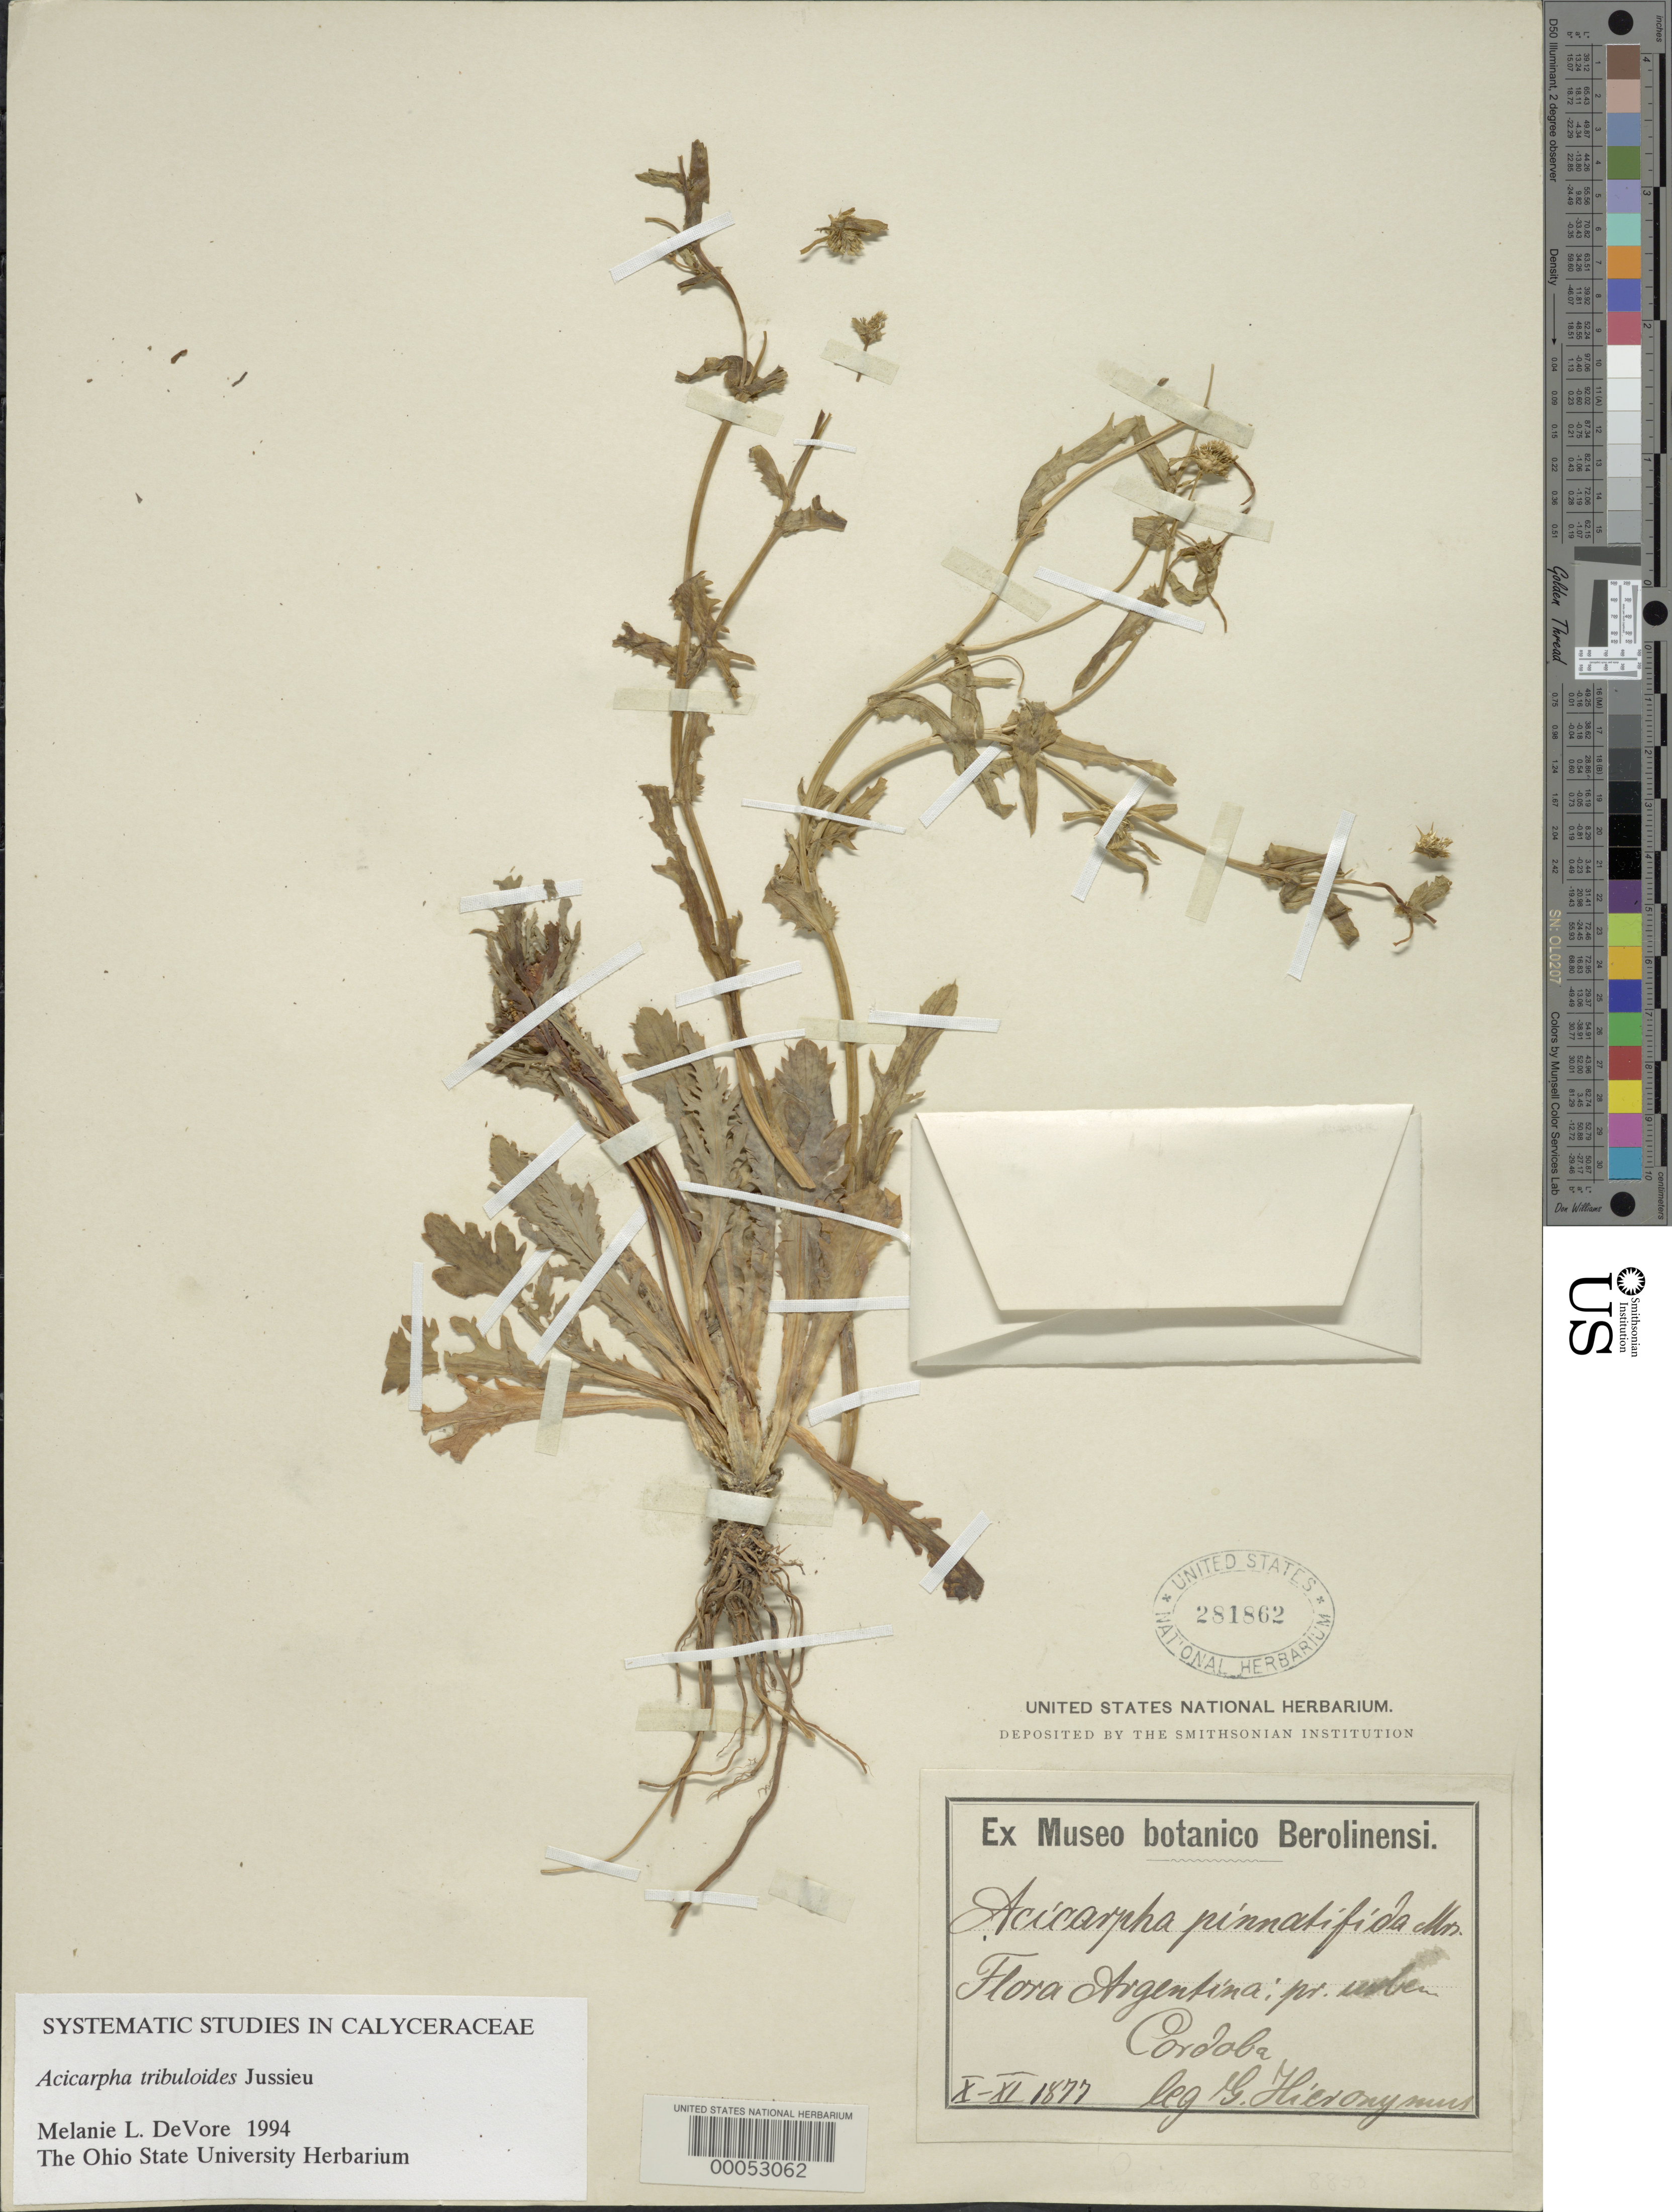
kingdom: Plantae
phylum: Tracheophyta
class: Magnoliopsida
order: Asterales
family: Calyceraceae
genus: Acicarpha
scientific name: Acicarpha tribuloides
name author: Juss.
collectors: G. H. Hieronymus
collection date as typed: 10 Nov 1877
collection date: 1877-11-10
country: Argentina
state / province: Córdoba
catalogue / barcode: US 281862